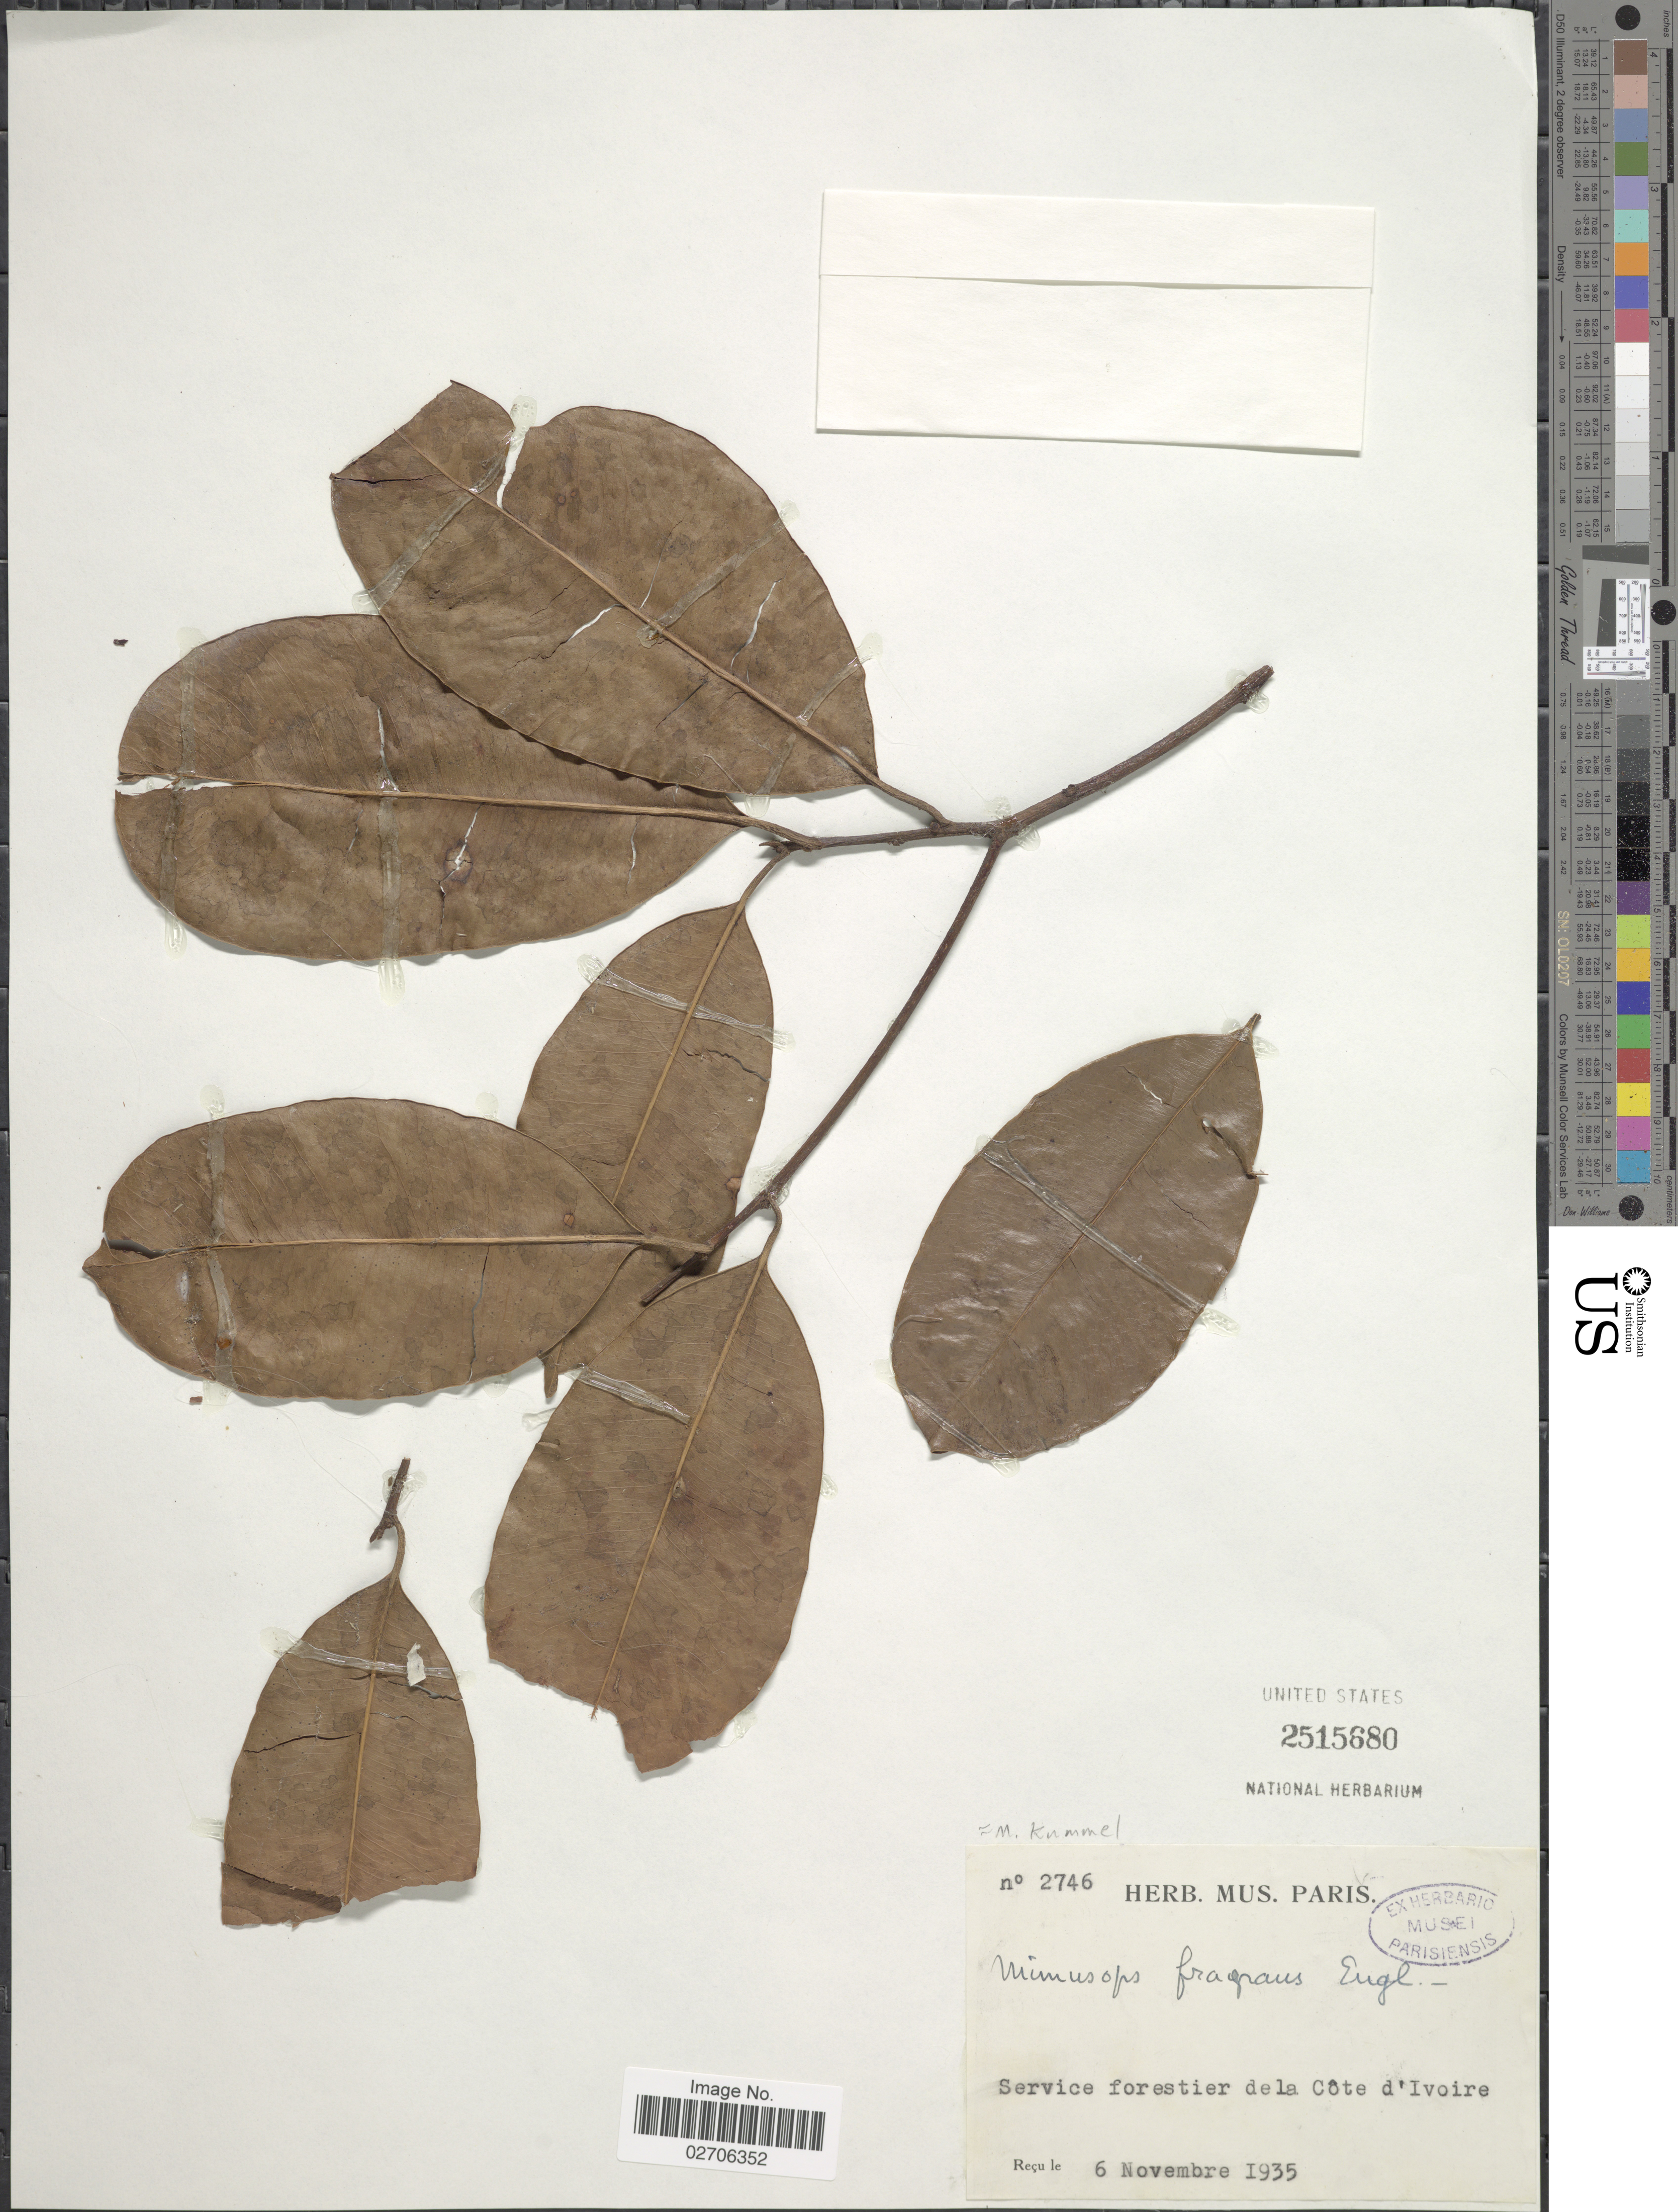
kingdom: Plantae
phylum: Tracheophyta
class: Magnoliopsida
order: Ericales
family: Sapotaceae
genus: Mimusops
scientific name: Mimusops kummel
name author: Hochst. ex A. DC.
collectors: ex herb. Mus. Paris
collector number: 2746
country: Ivory Coast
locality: Service forestier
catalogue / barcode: US 2515680